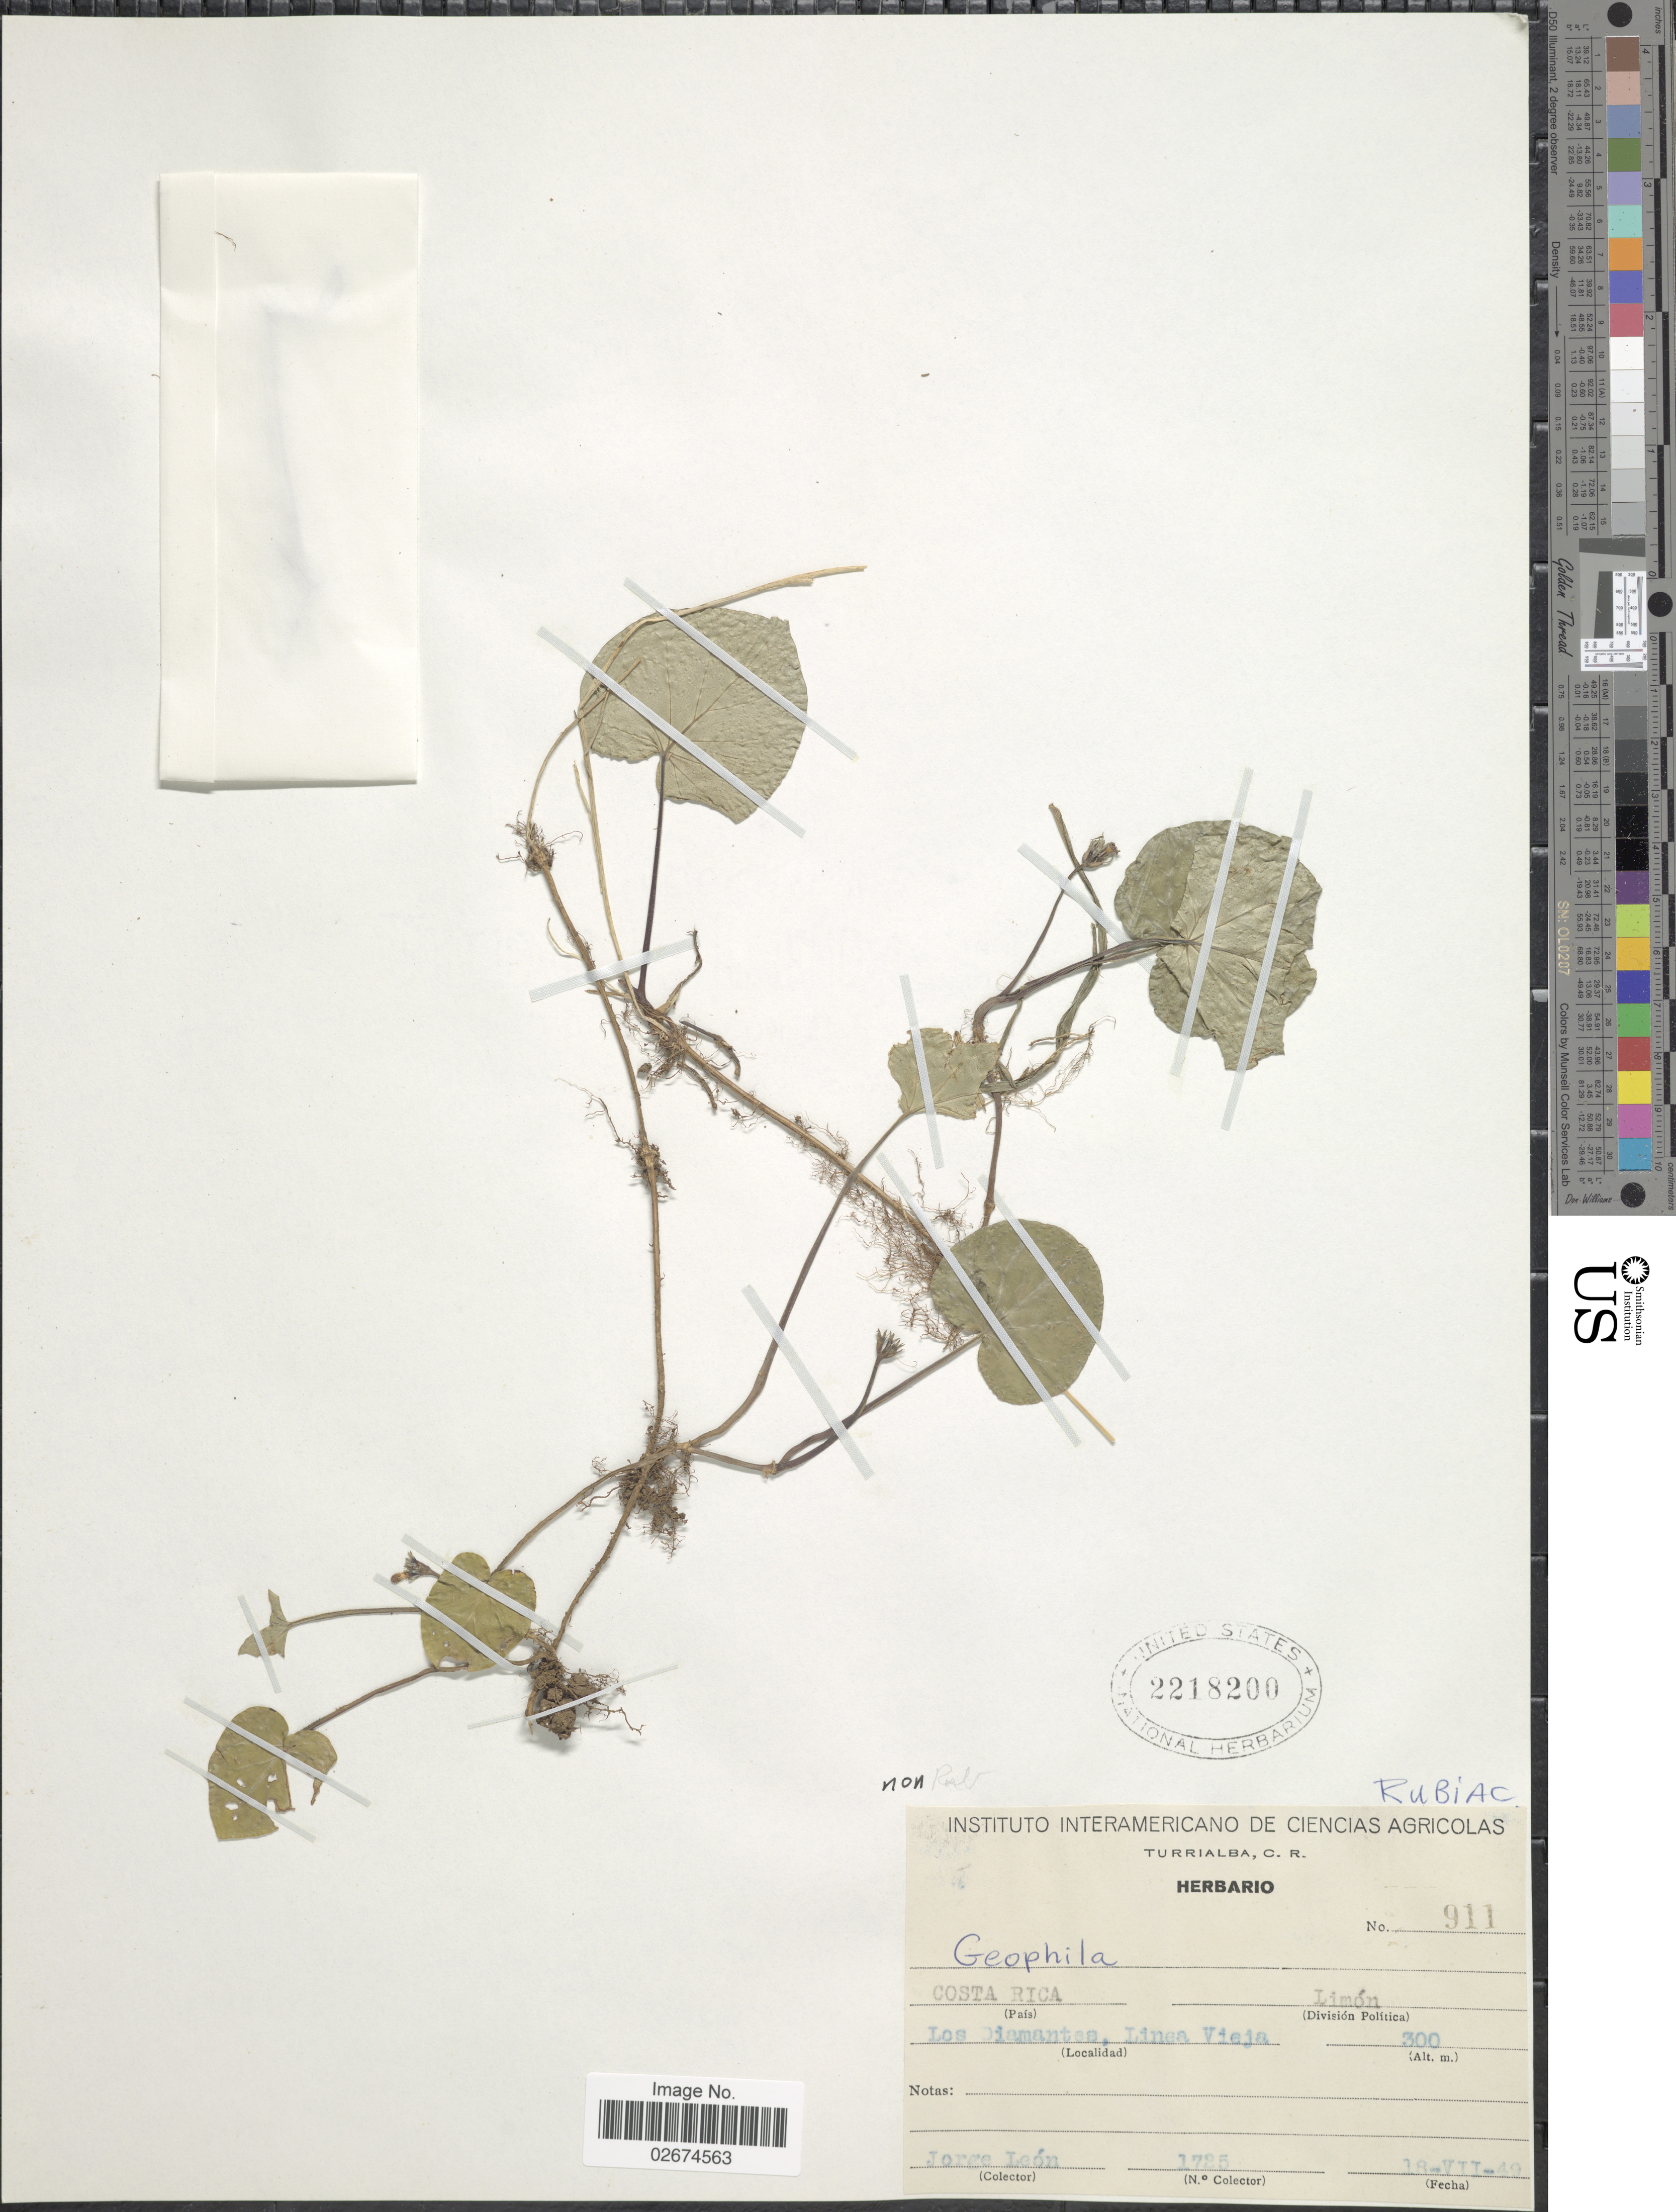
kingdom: Plantae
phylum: Tracheophyta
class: Magnoliopsida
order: Gentianales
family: Rubiaceae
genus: Geophila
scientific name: Geophila sp.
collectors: J. León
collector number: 1725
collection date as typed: Transcribed d/m/y: 18/7/49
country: Costa Rica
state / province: Limón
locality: Los Diamantes, Linea Vieja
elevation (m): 300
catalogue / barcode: US 2218200